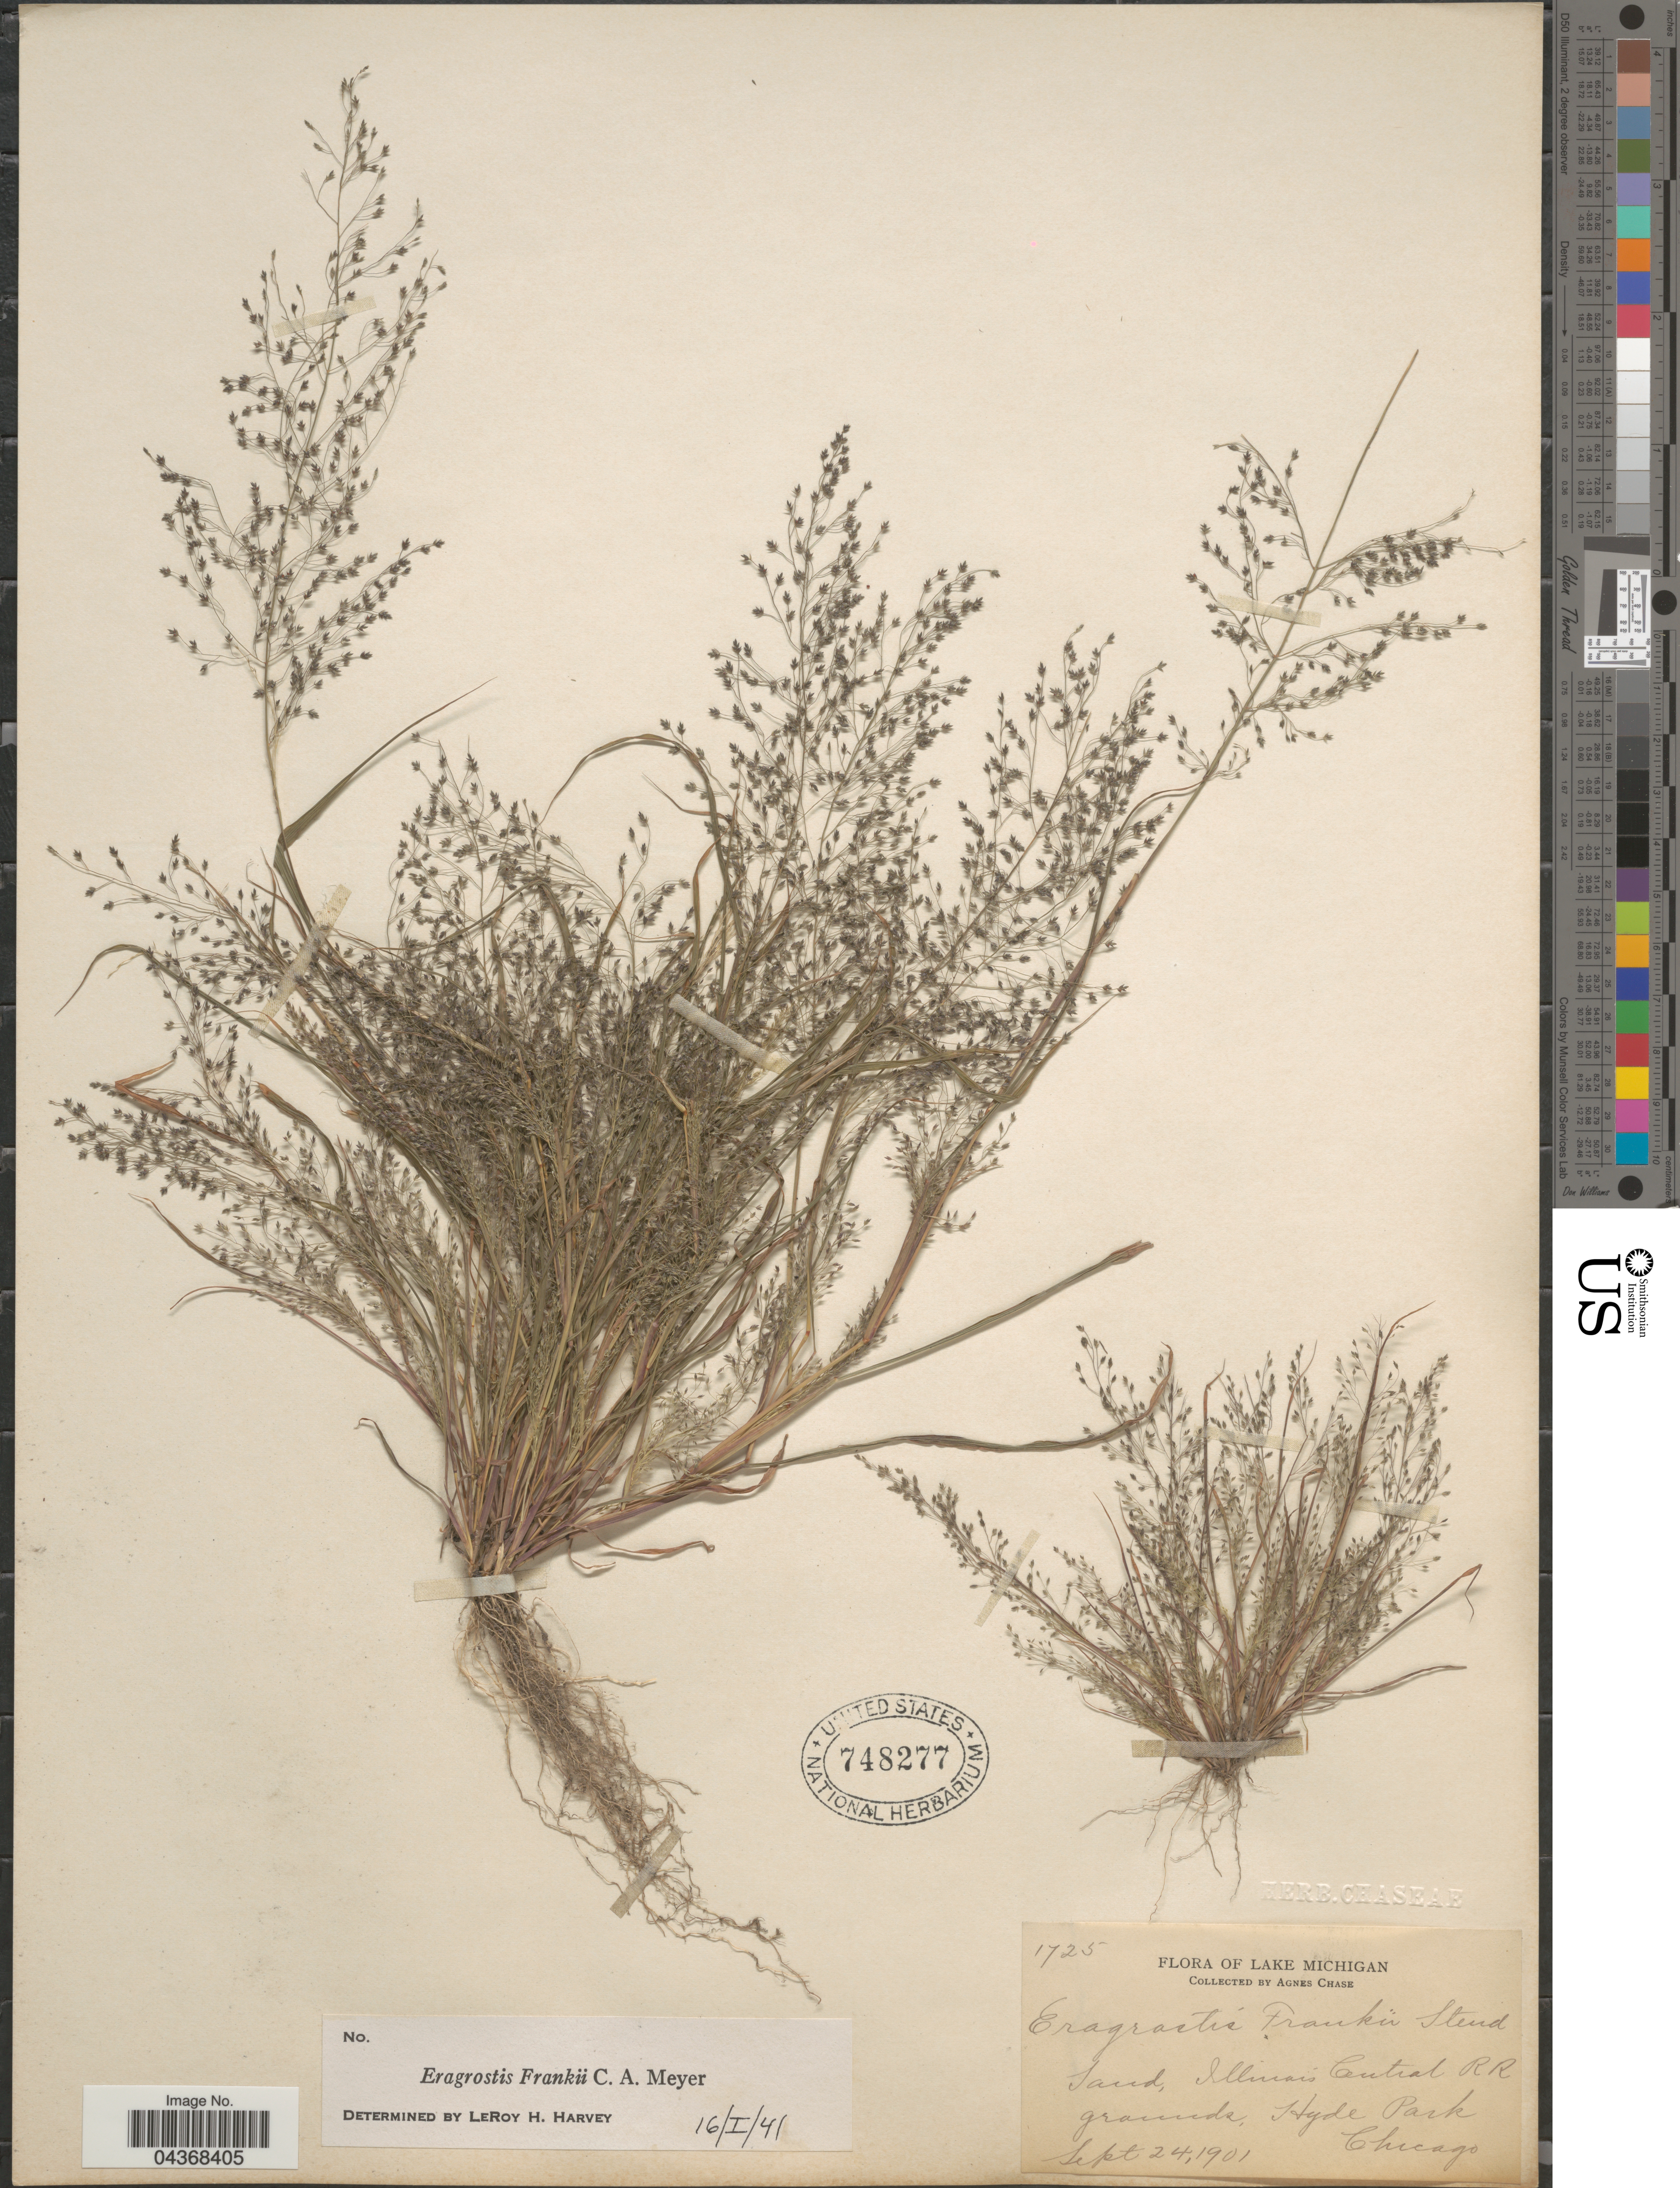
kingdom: Plantae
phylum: Tracheophyta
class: Liliopsida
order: Poales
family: Poaceae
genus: Eragrostis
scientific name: Eragrostis frankii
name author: C.A. Mey. ex Steud.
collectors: A. Chase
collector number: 1725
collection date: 1901-09-24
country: United States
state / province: Michigan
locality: Lake Michigan. Sand, Illinois Central R R grounds, Hyde Park. Chicago.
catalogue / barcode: US 748277